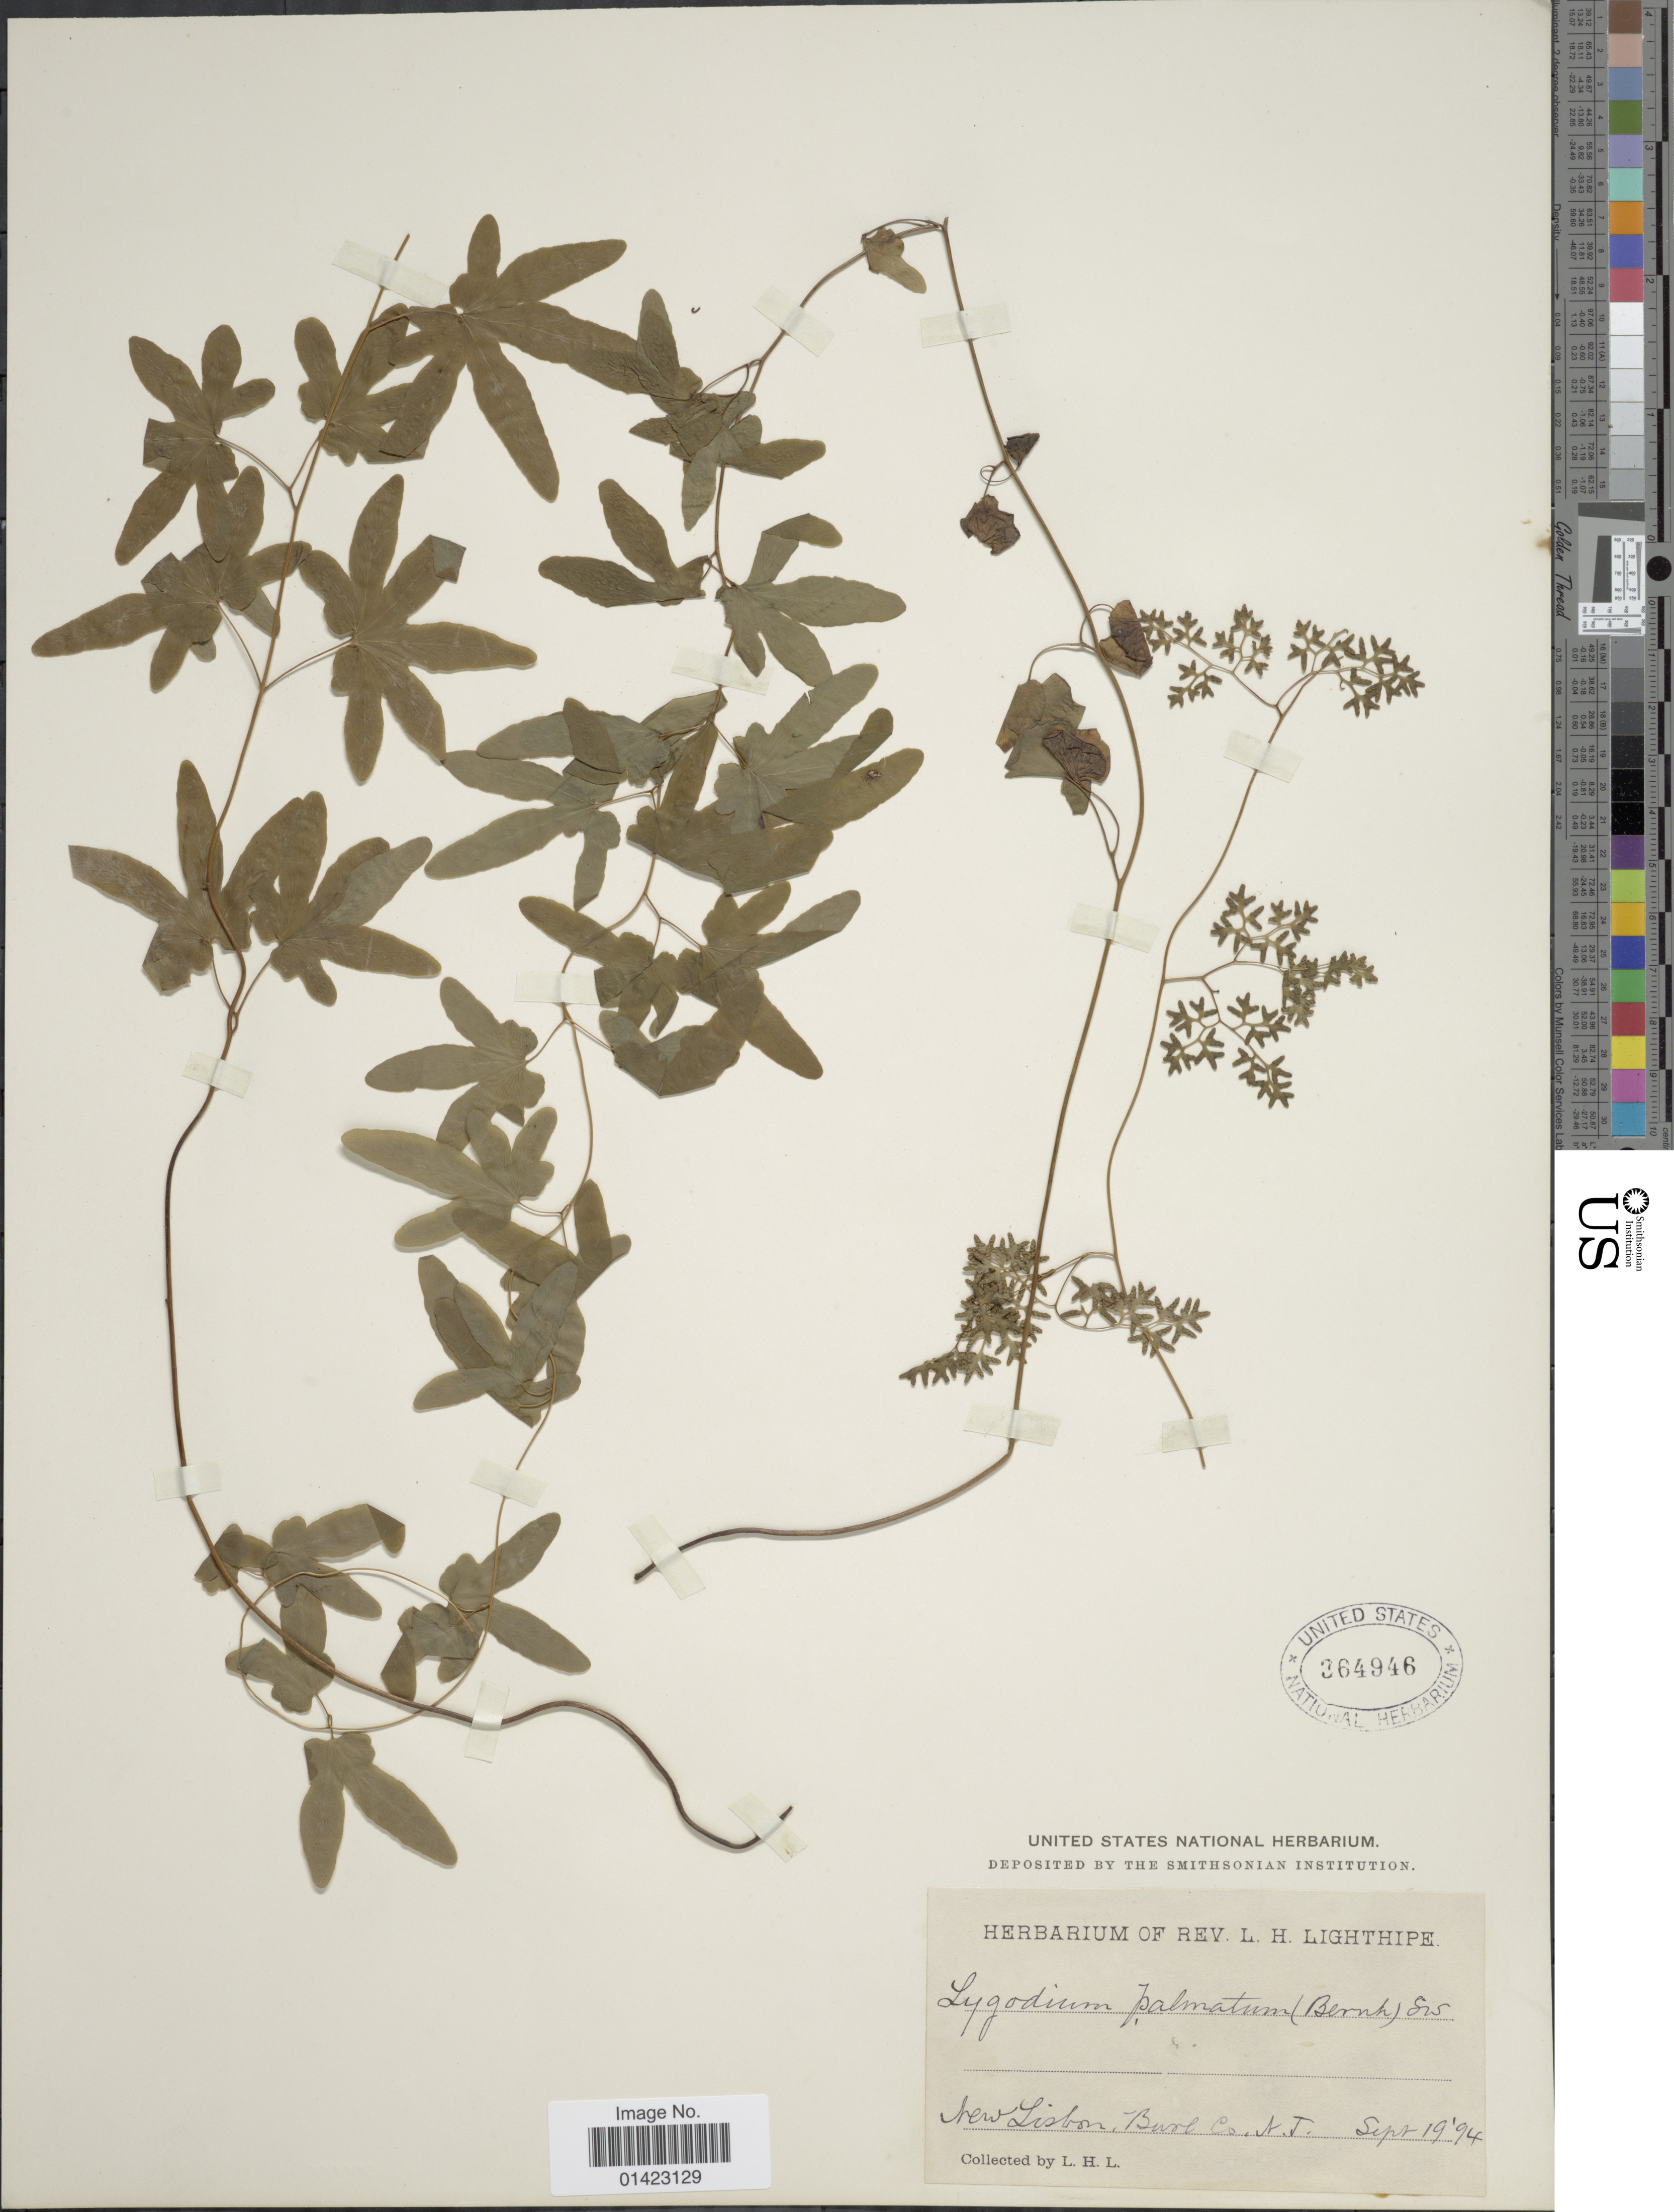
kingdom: Plantae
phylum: Tracheophyta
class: Polypodiopsida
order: Schizaeales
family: Lygodiaceae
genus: Lygodium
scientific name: Lygodium palmatum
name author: (Bernh.) Sw.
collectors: L. H. Lighthipe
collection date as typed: Transcribed d/m/y: 19/9/94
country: United States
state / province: New Jersey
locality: New Lisbon, Burl Co. N.J.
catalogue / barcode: US 364946